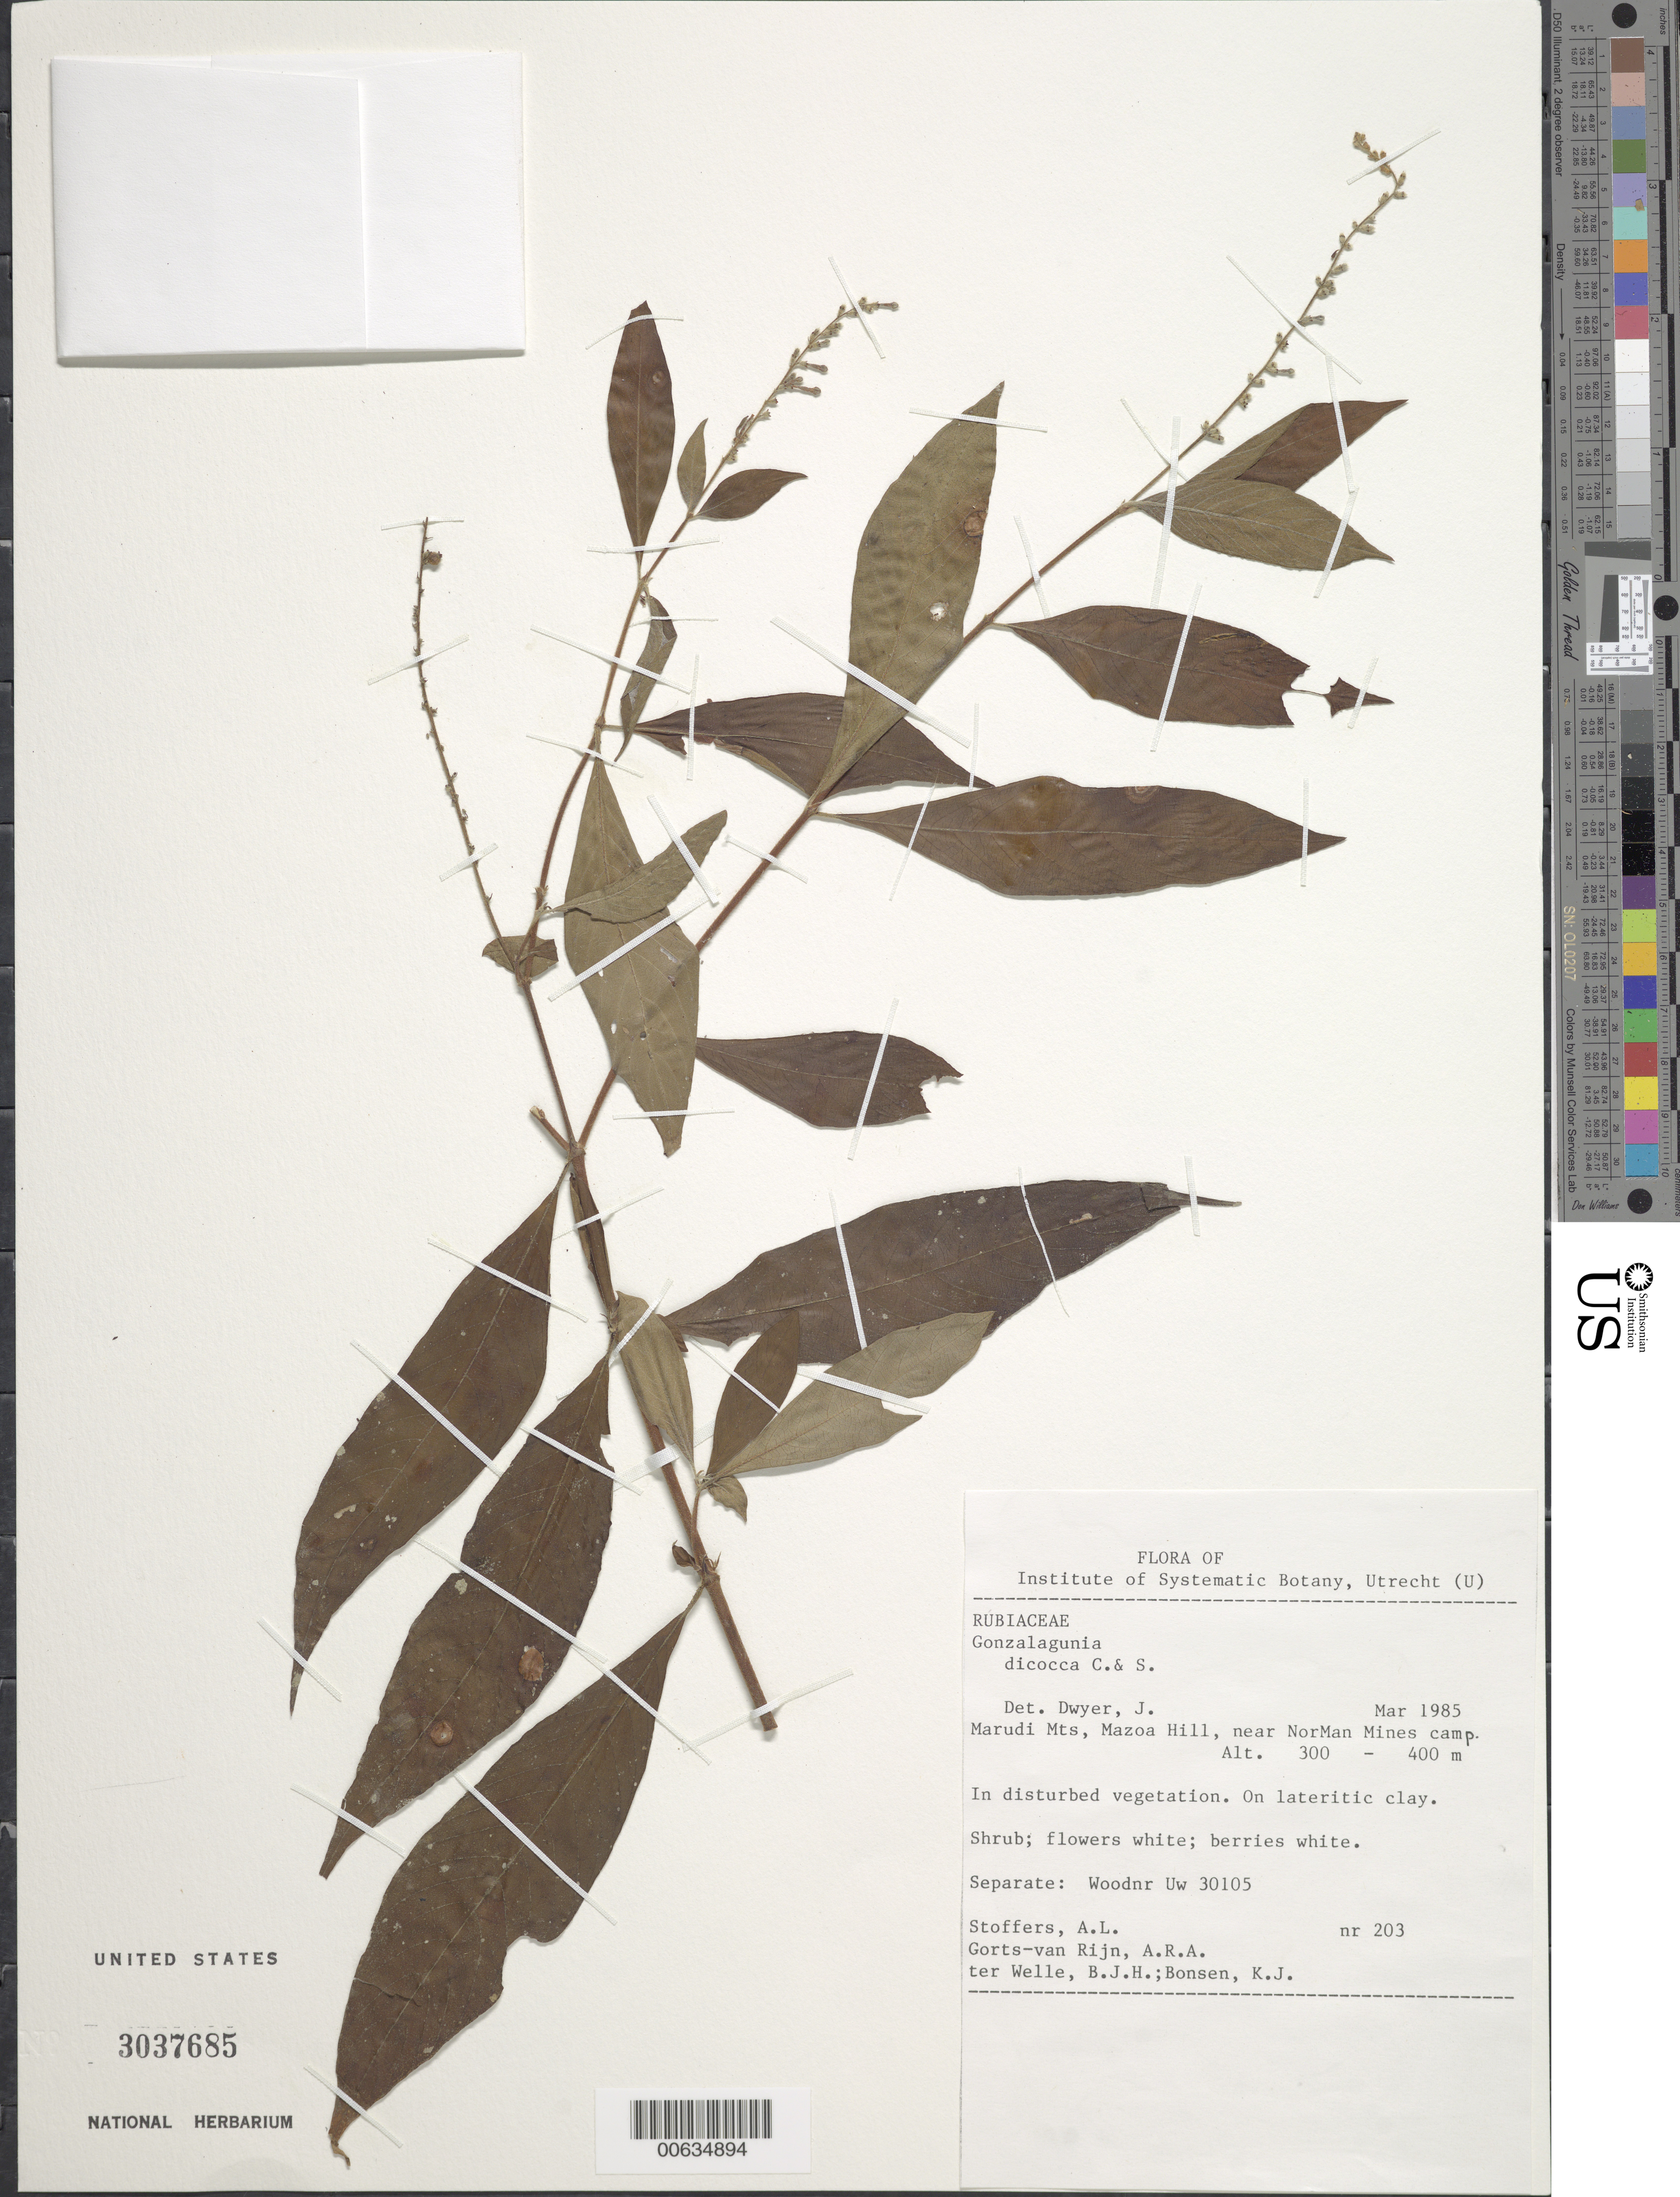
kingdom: Plantae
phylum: Tracheophyta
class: Magnoliopsida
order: Gentianales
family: Rubiaceae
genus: Gonzalagunia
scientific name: Gonzalagunia dicocca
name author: Cham. & Schltdl.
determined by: Dwyer, J. D., (MO), Missouri Botanical Garden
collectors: A. Stoffers, A. .R. A. Görts-van Rijn, B. Welle & K. Bonsen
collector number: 203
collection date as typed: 8-Nov-82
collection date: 1982-11-08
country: Guyana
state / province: U. Takutu-U. Essequibo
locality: Marudi Mts., Mazoa Hill, near NorMan Mines camp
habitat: Disturbed vegetation on lateritic clay soil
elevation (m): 300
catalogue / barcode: US 3037685